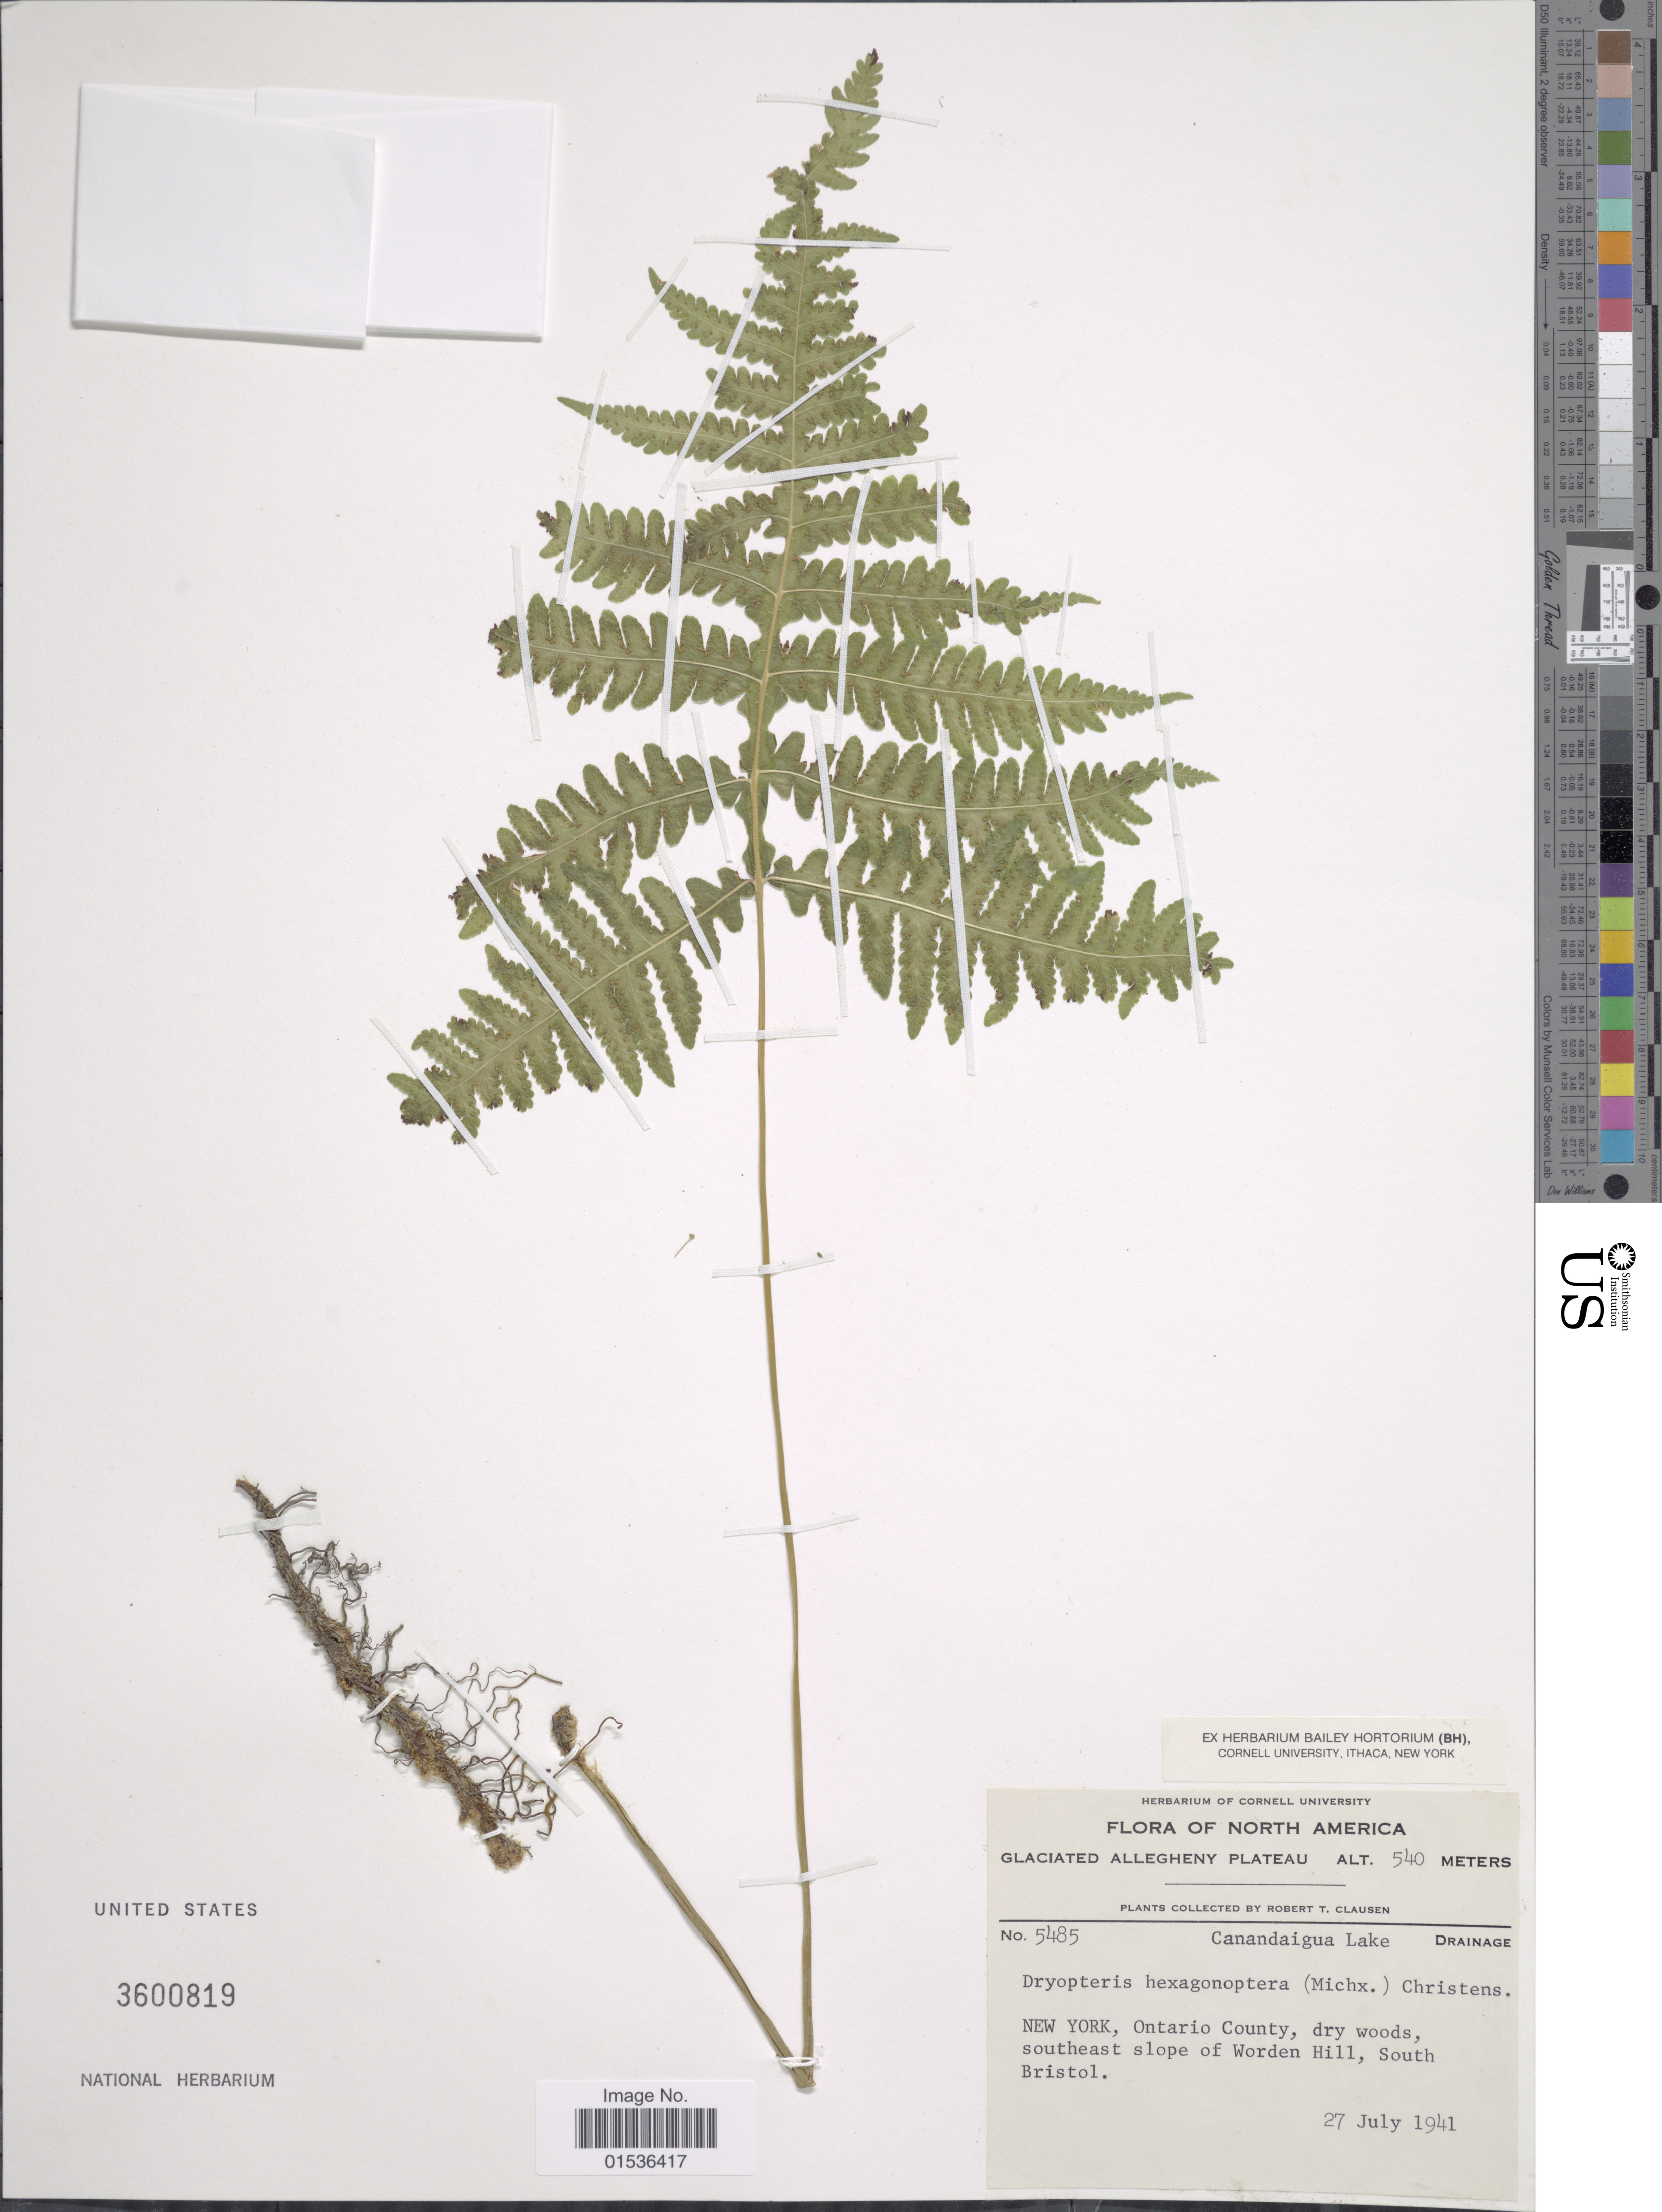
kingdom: Plantae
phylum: Tracheophyta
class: Polypodiopsida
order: Polypodiales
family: Thelypteridaceae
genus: Phegopteris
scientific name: Phegopteris hexagonoptera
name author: (Michx.) Fée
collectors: R. T. Clausen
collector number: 5485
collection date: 1941-08-27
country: United States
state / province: New York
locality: North America. Allegheny Plateau, New York, Ontario County, southeast slope of Worden Hill, South Bristol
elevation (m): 540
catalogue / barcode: US 3600819